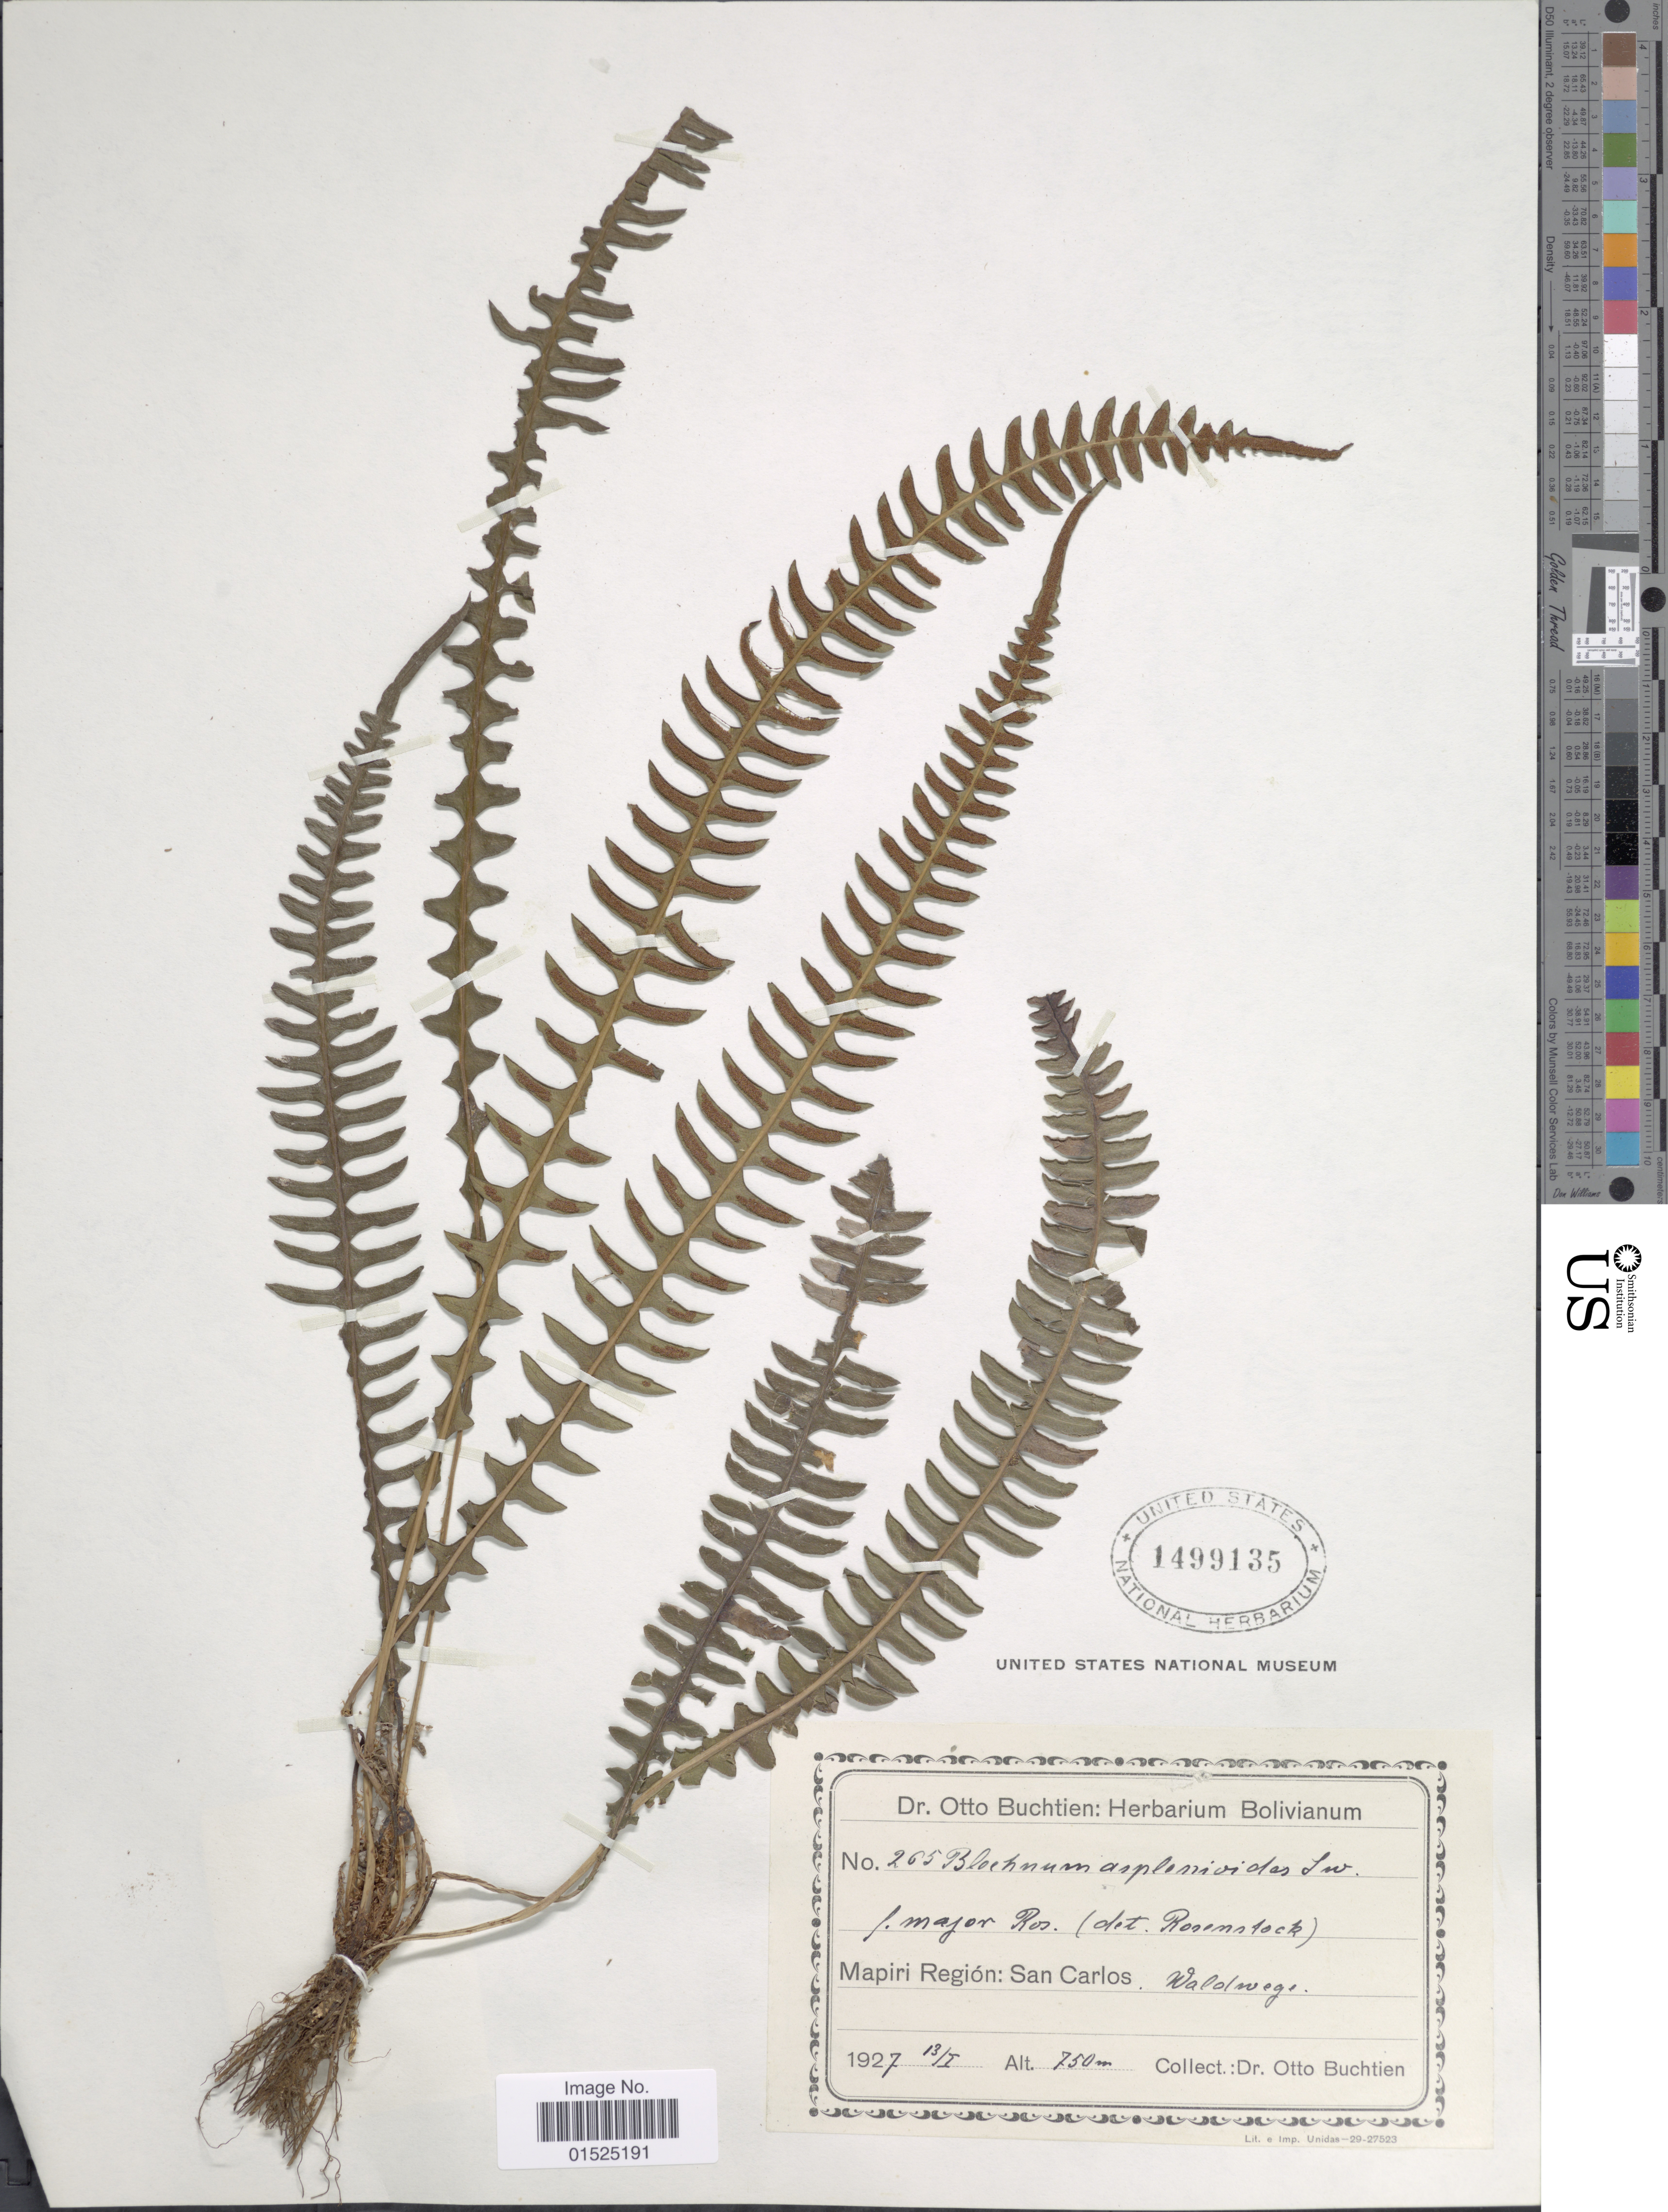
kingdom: Plantae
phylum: Tracheophyta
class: Polypodiopsida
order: Polypodiales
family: Blechnaceae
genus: Blechnum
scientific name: Blechnum asplenioides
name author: Sw.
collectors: O. Buchtien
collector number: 265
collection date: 1927-01-13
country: Bolivia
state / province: La Paz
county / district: Mapiri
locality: San Carlos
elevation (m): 750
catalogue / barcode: US 1499135